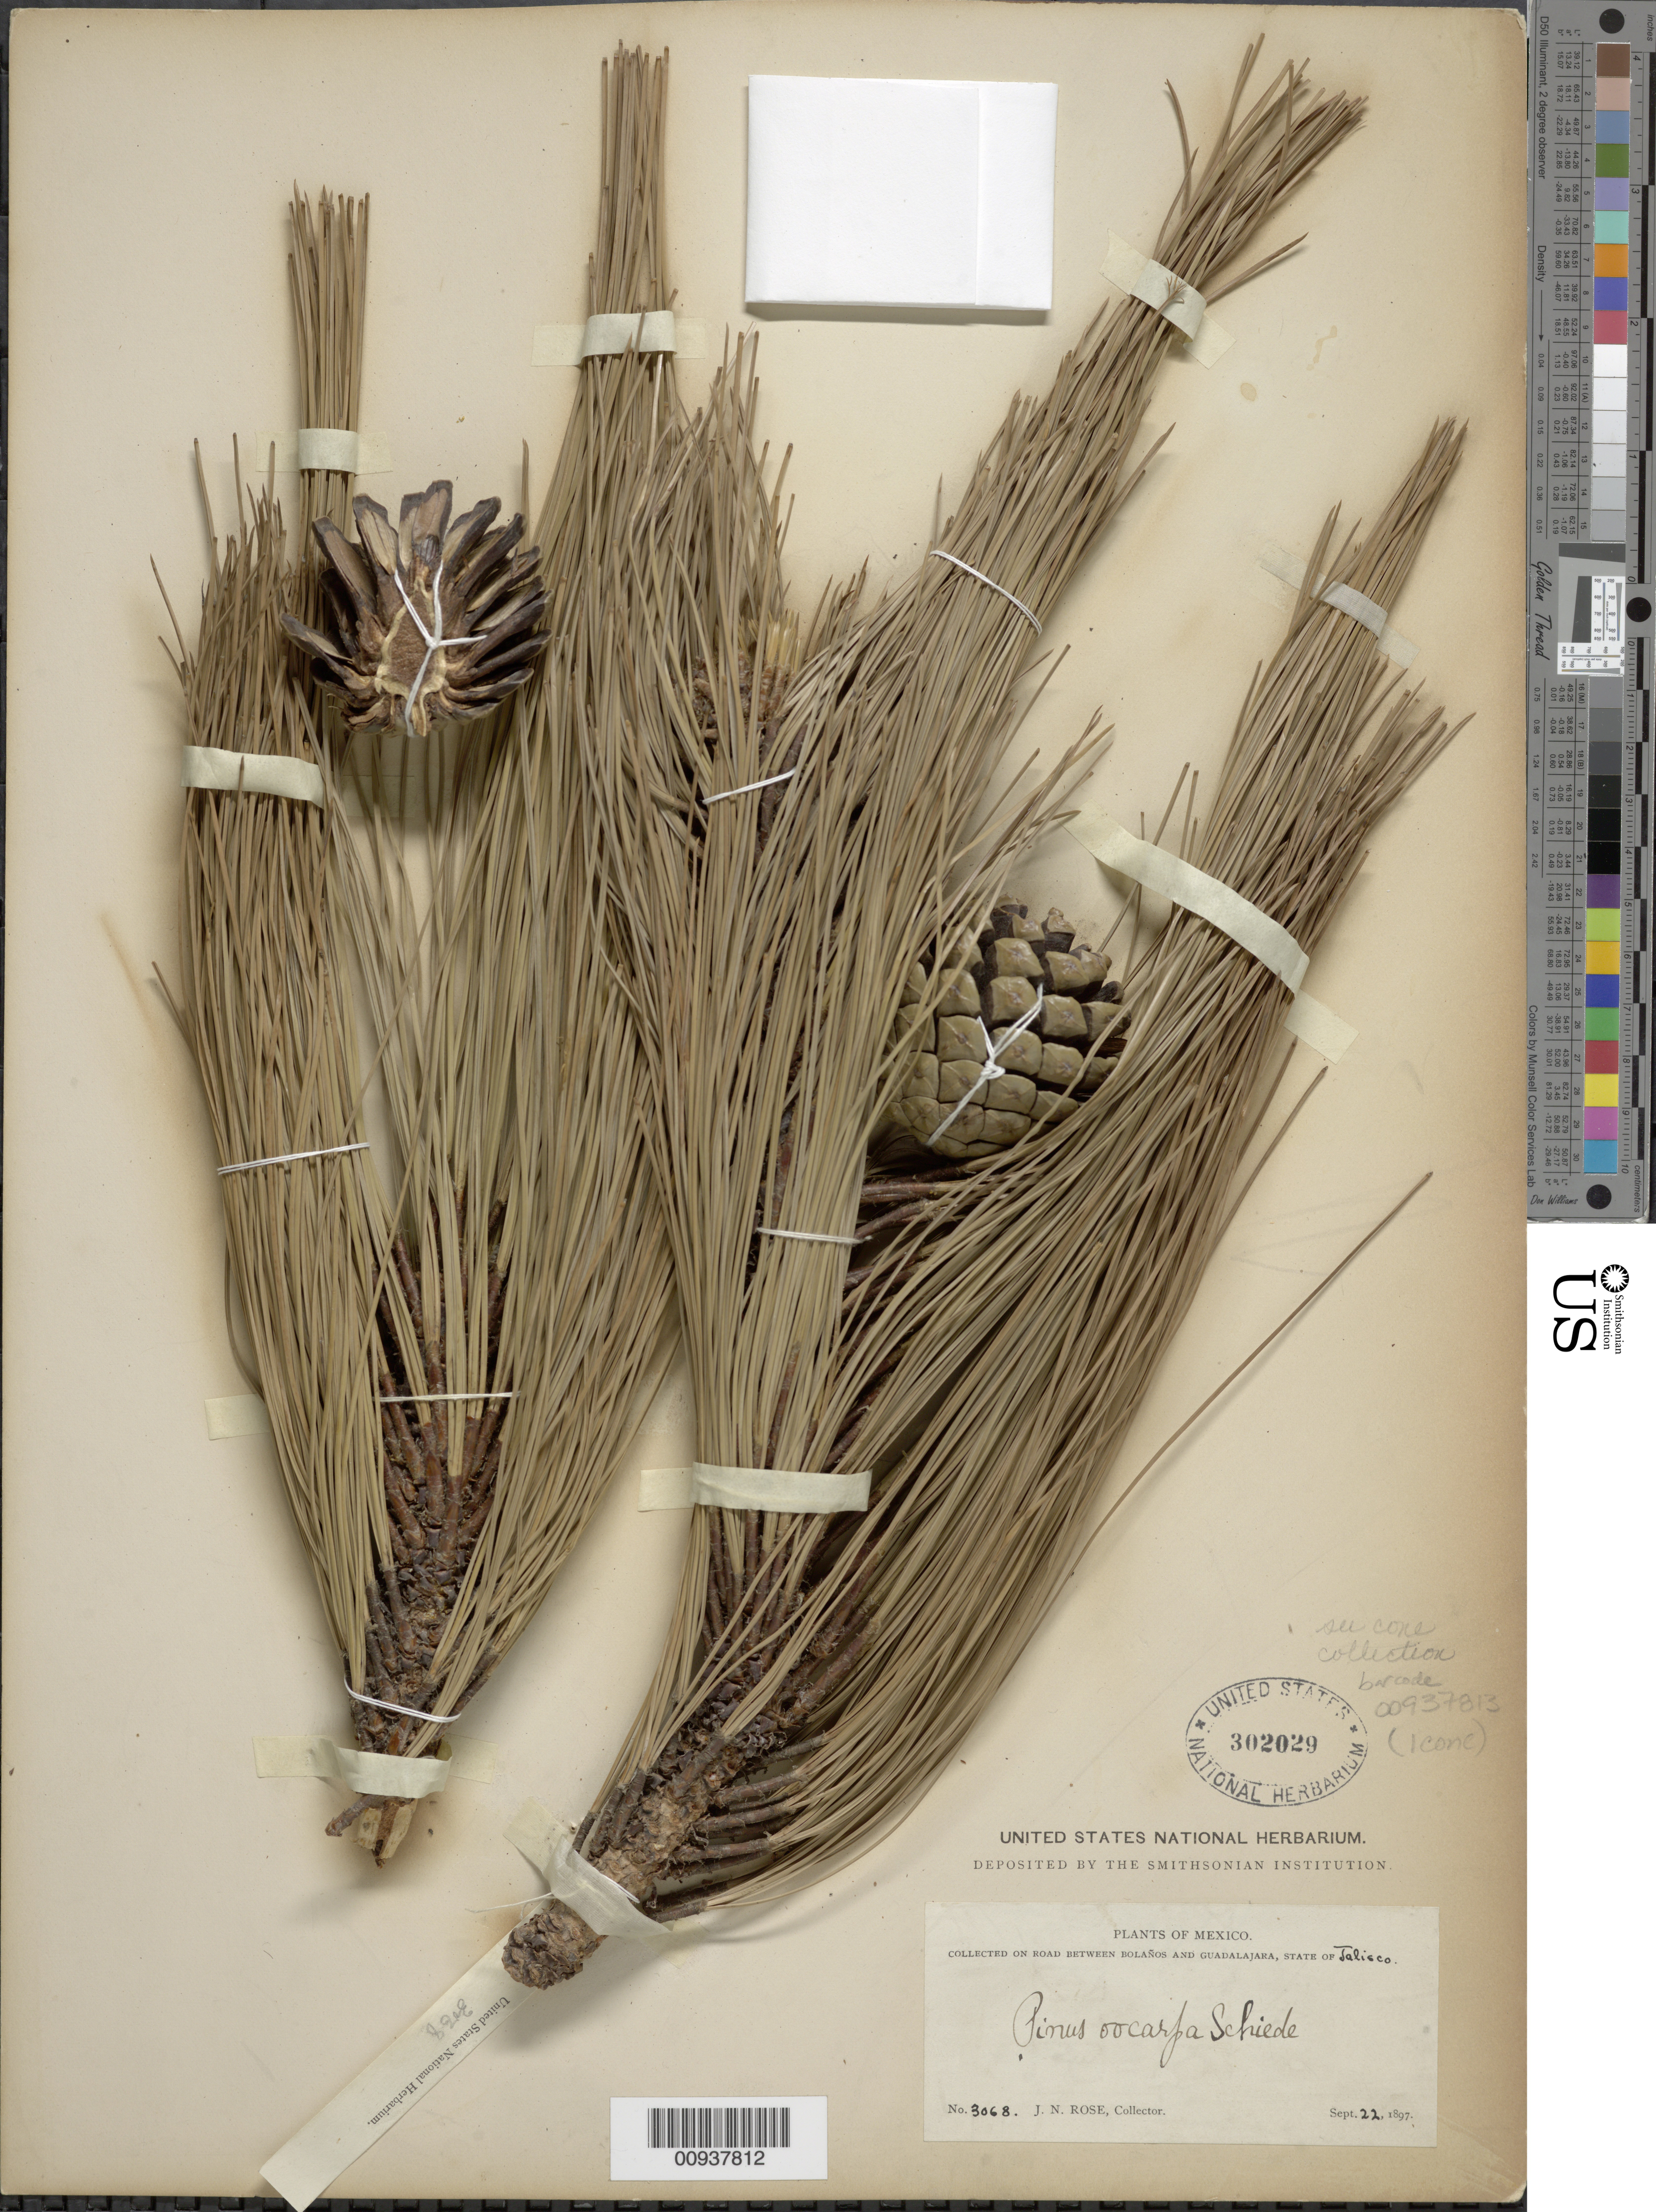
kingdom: Plantae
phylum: Tracheophyta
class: Pinopsida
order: Pinales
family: Pinaceae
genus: Pinus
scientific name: Pinus oocarpa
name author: Schiede ex Schltdl.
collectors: J. N. Rose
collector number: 3068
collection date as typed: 22 Sep 1897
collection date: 1897-09-22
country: Mexico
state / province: Jalisco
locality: Road between Bolaños and Guadalajara.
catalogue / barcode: US 302029